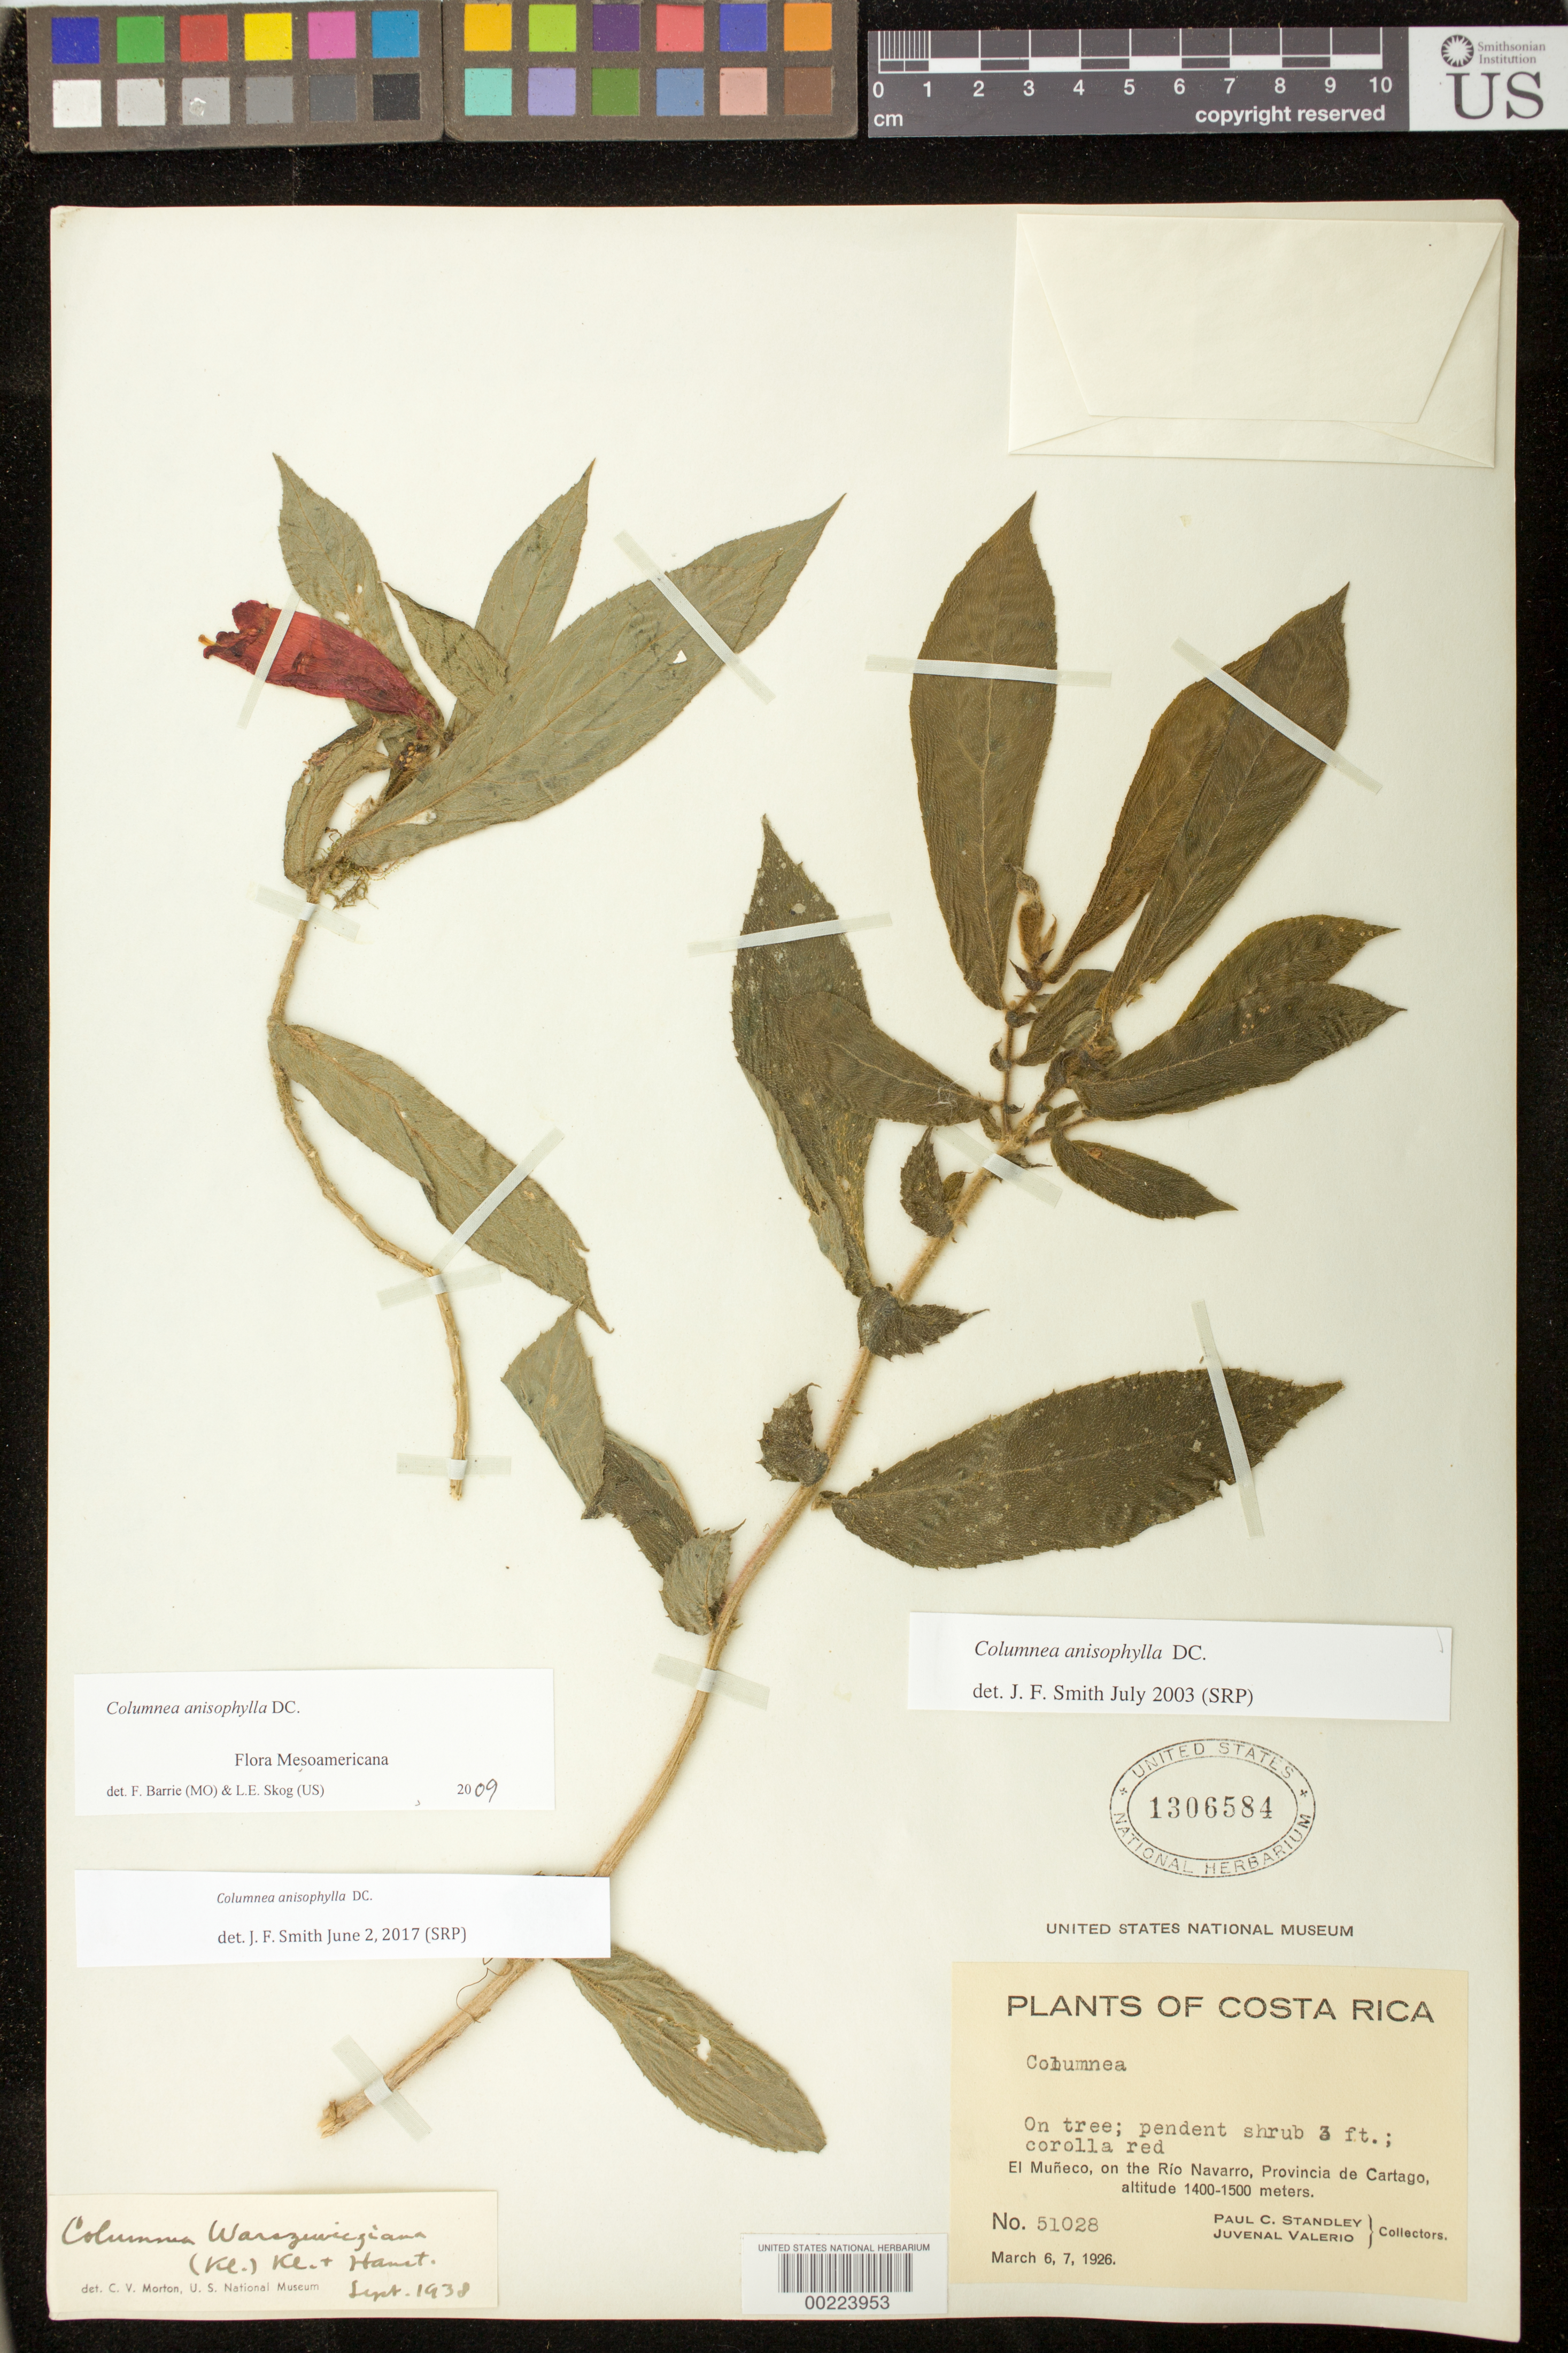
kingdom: Plantae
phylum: Tracheophyta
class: Magnoliopsida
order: Lamiales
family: Gesneriaceae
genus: Columnea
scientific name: Columnea anisophylla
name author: DC.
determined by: Smith, J. F.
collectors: P. C. Standley & J. Valerio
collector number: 51028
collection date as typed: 6-7 Mar 1926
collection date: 1926-03-06/1926-03-07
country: Costa Rica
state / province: Cartago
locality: El Muneco, on the Rio Navarro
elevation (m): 1400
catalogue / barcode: US 1306584